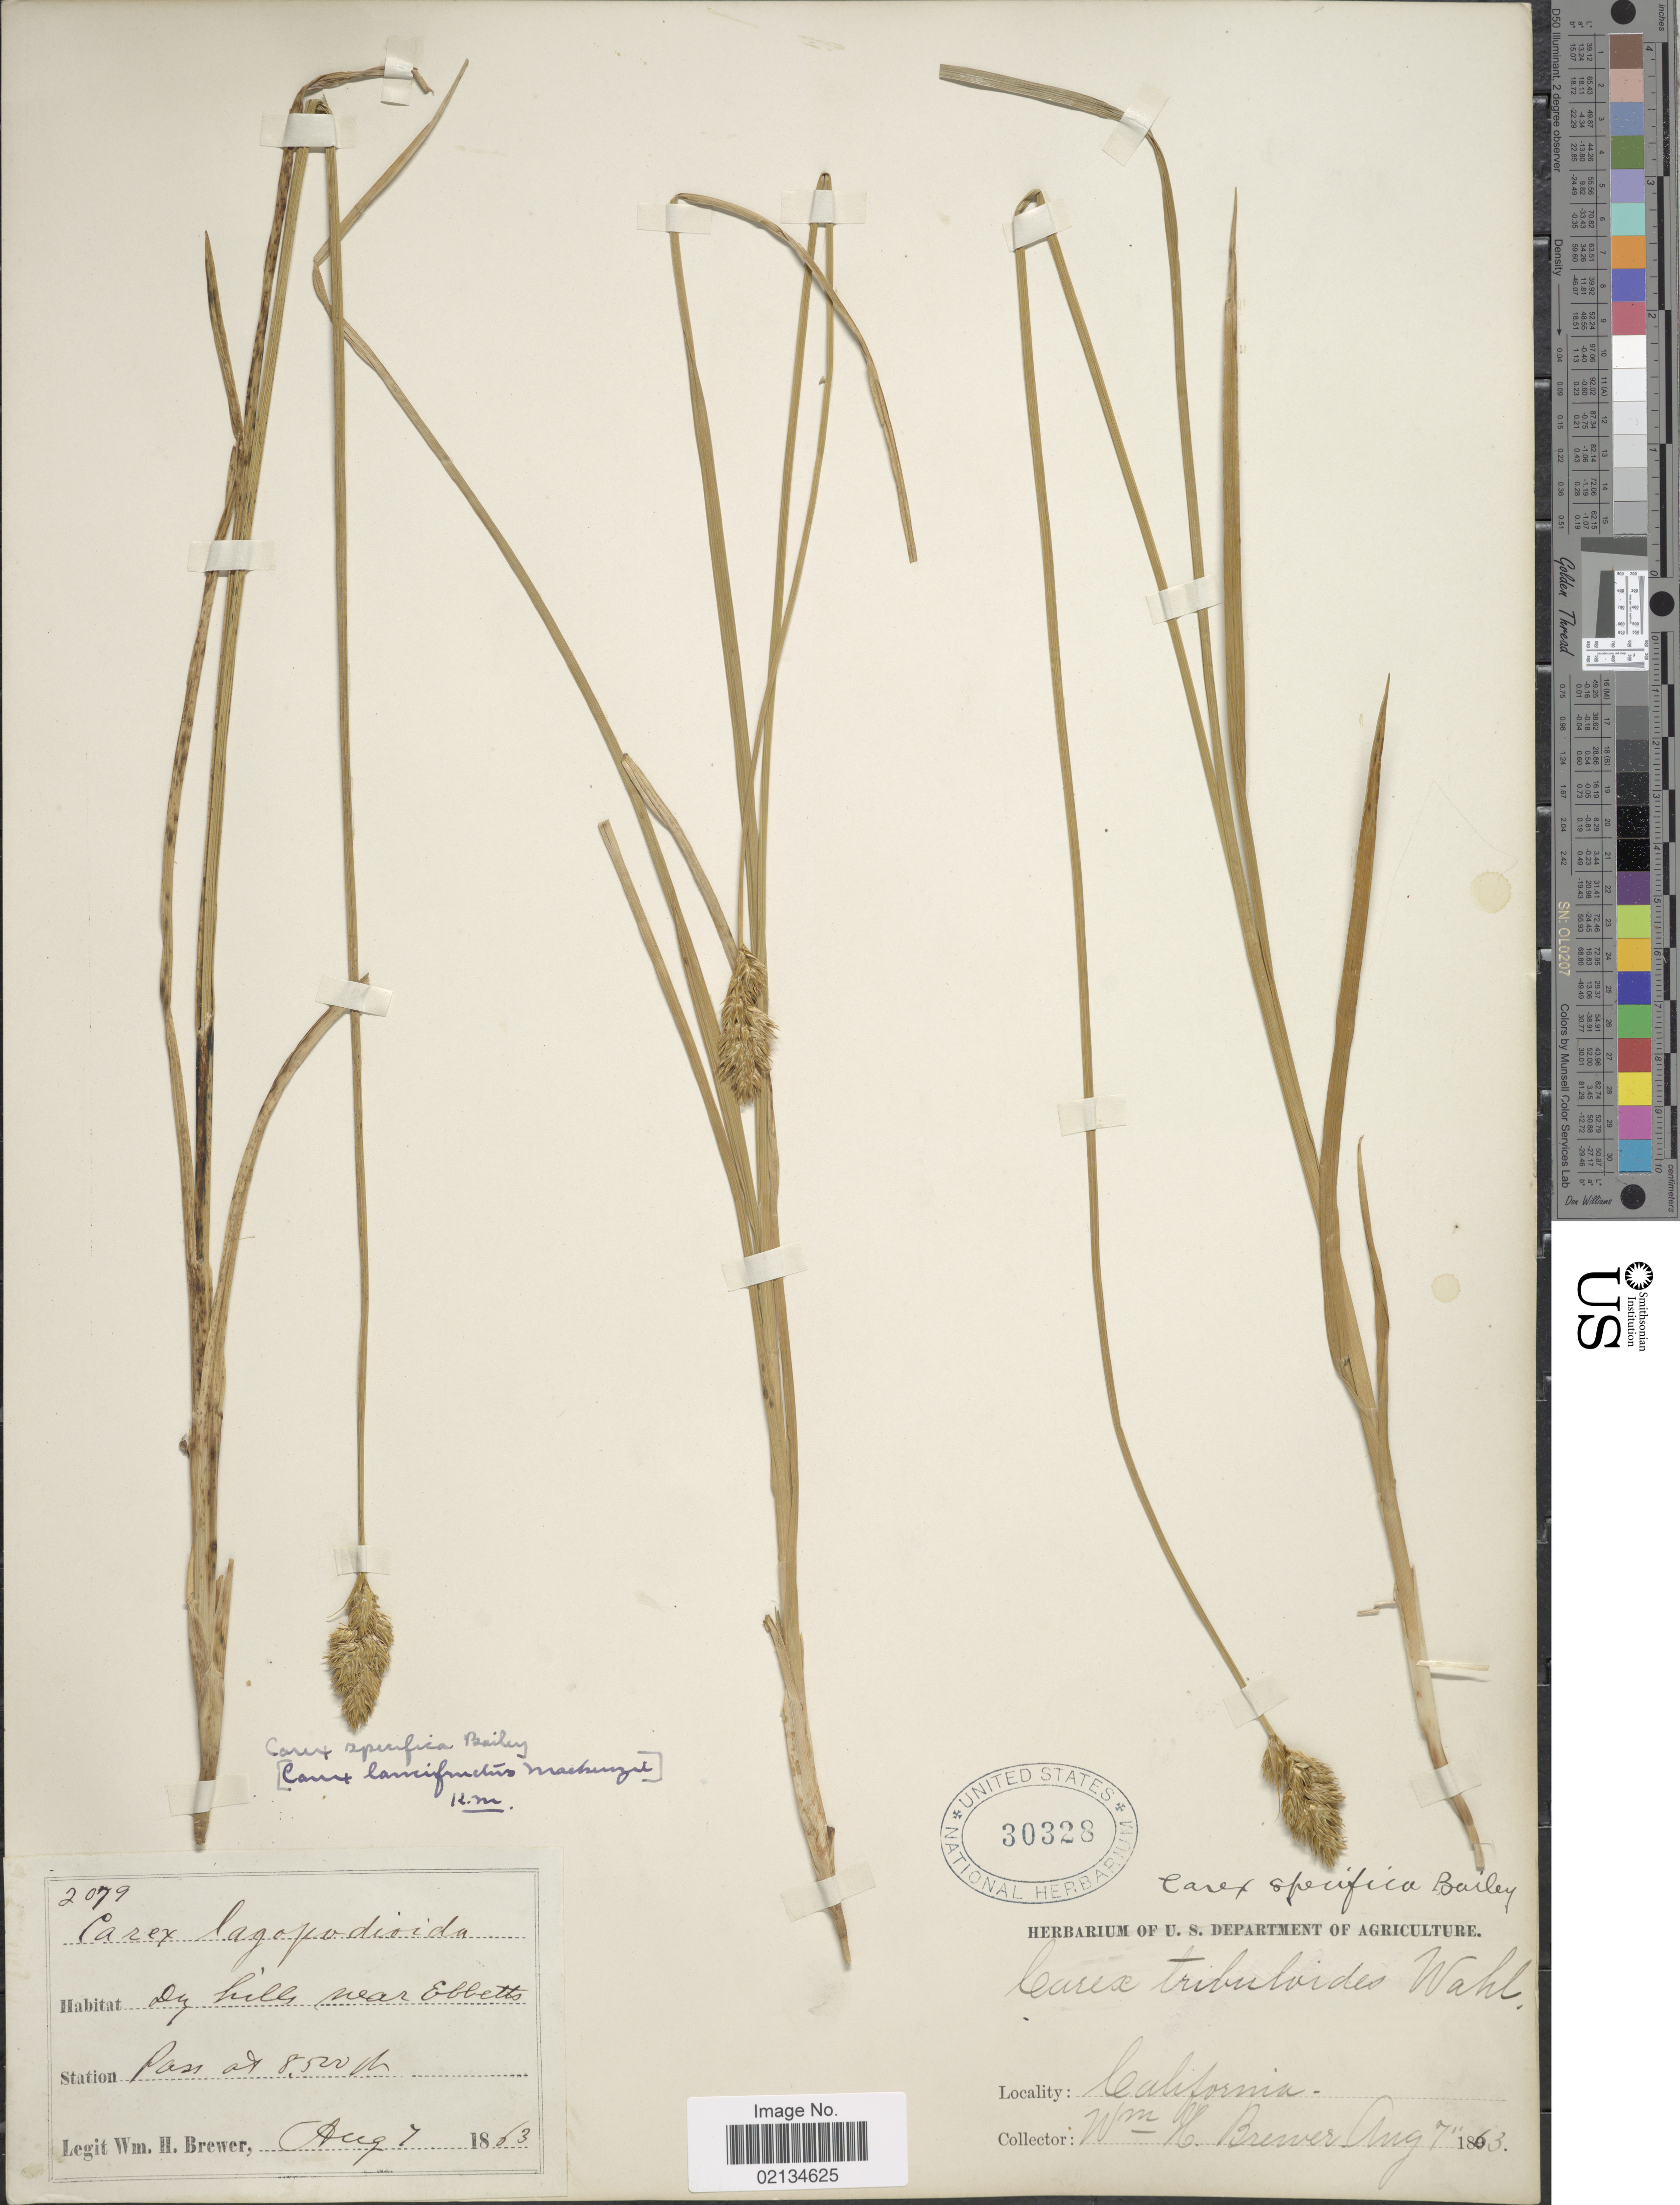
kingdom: Plantae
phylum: Tracheophyta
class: Liliopsida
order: Poales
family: Cyperaceae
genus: Carex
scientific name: Carex specifica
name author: L.H. Bailey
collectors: W. H. Brewer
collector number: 2079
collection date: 1863-08-07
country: United States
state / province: California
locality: Dry hills near Ebbetts Pass.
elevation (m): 2591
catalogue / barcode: US 30328